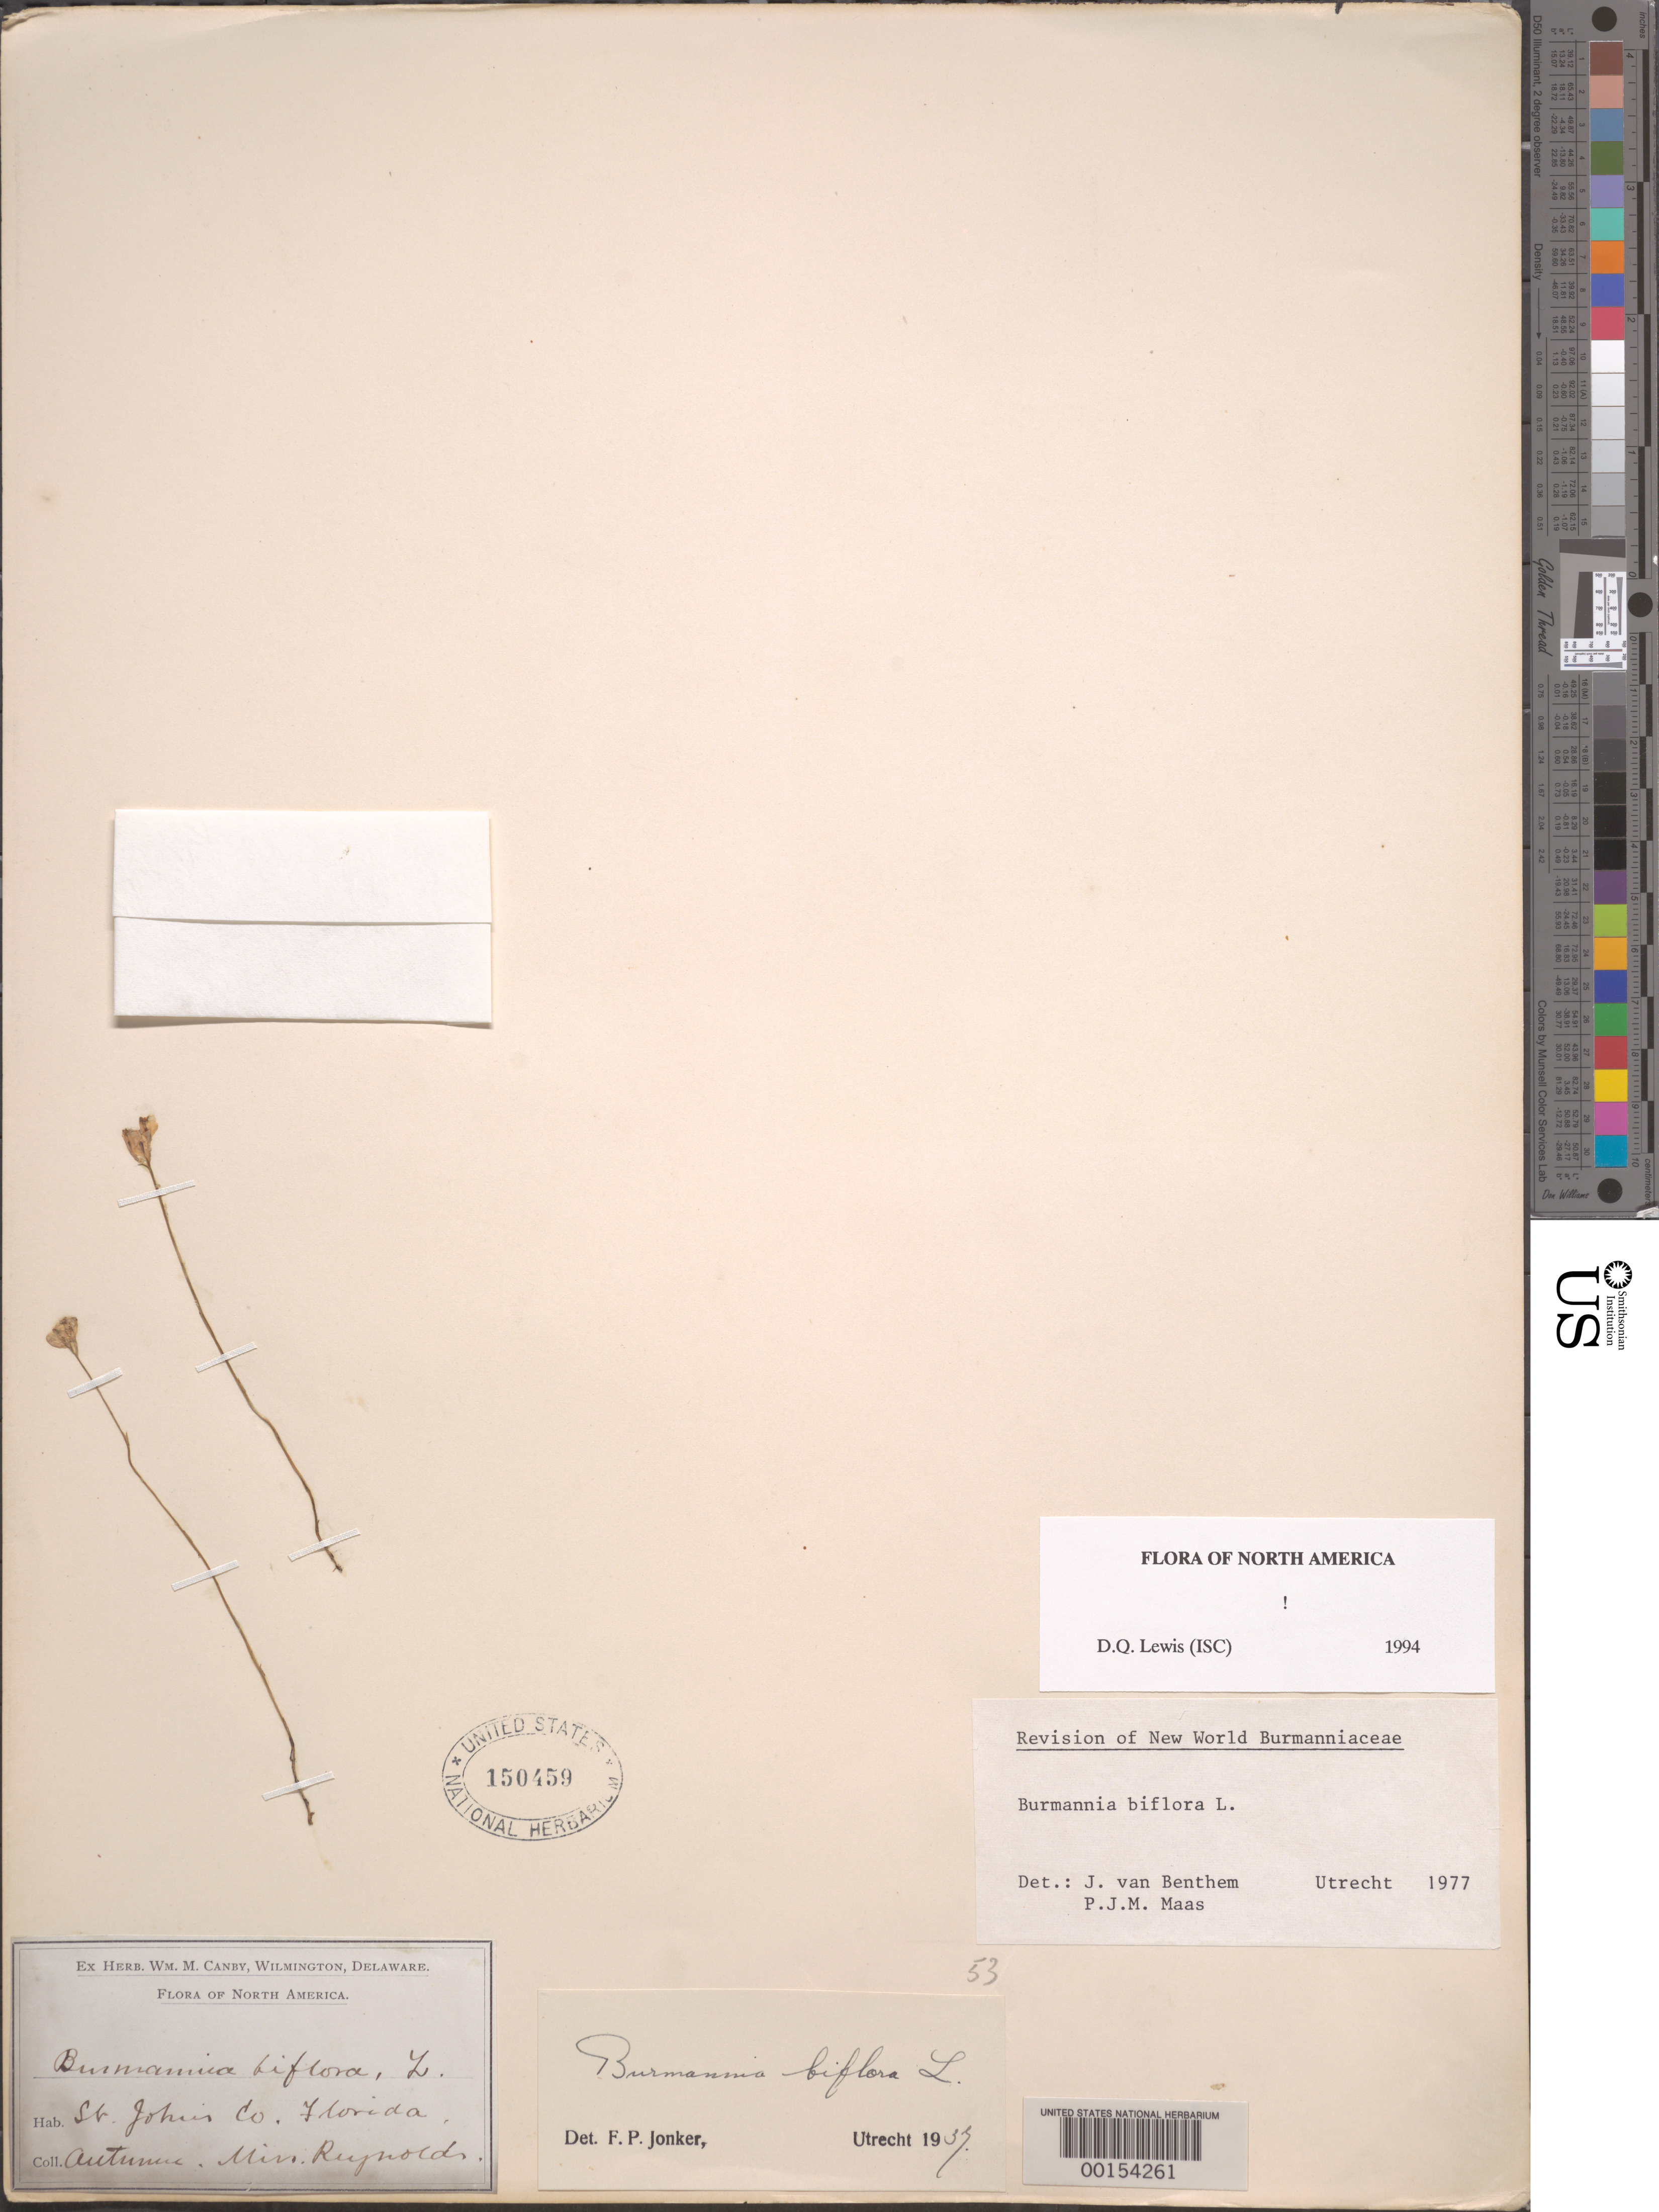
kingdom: Plantae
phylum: Tracheophyta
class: Liliopsida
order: Dioscoreales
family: Burmanniaceae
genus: Burmannia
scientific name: Burmannia biflora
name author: L.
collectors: M. Reynold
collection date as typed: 23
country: United States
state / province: Florida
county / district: Saint Johns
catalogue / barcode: US 150459